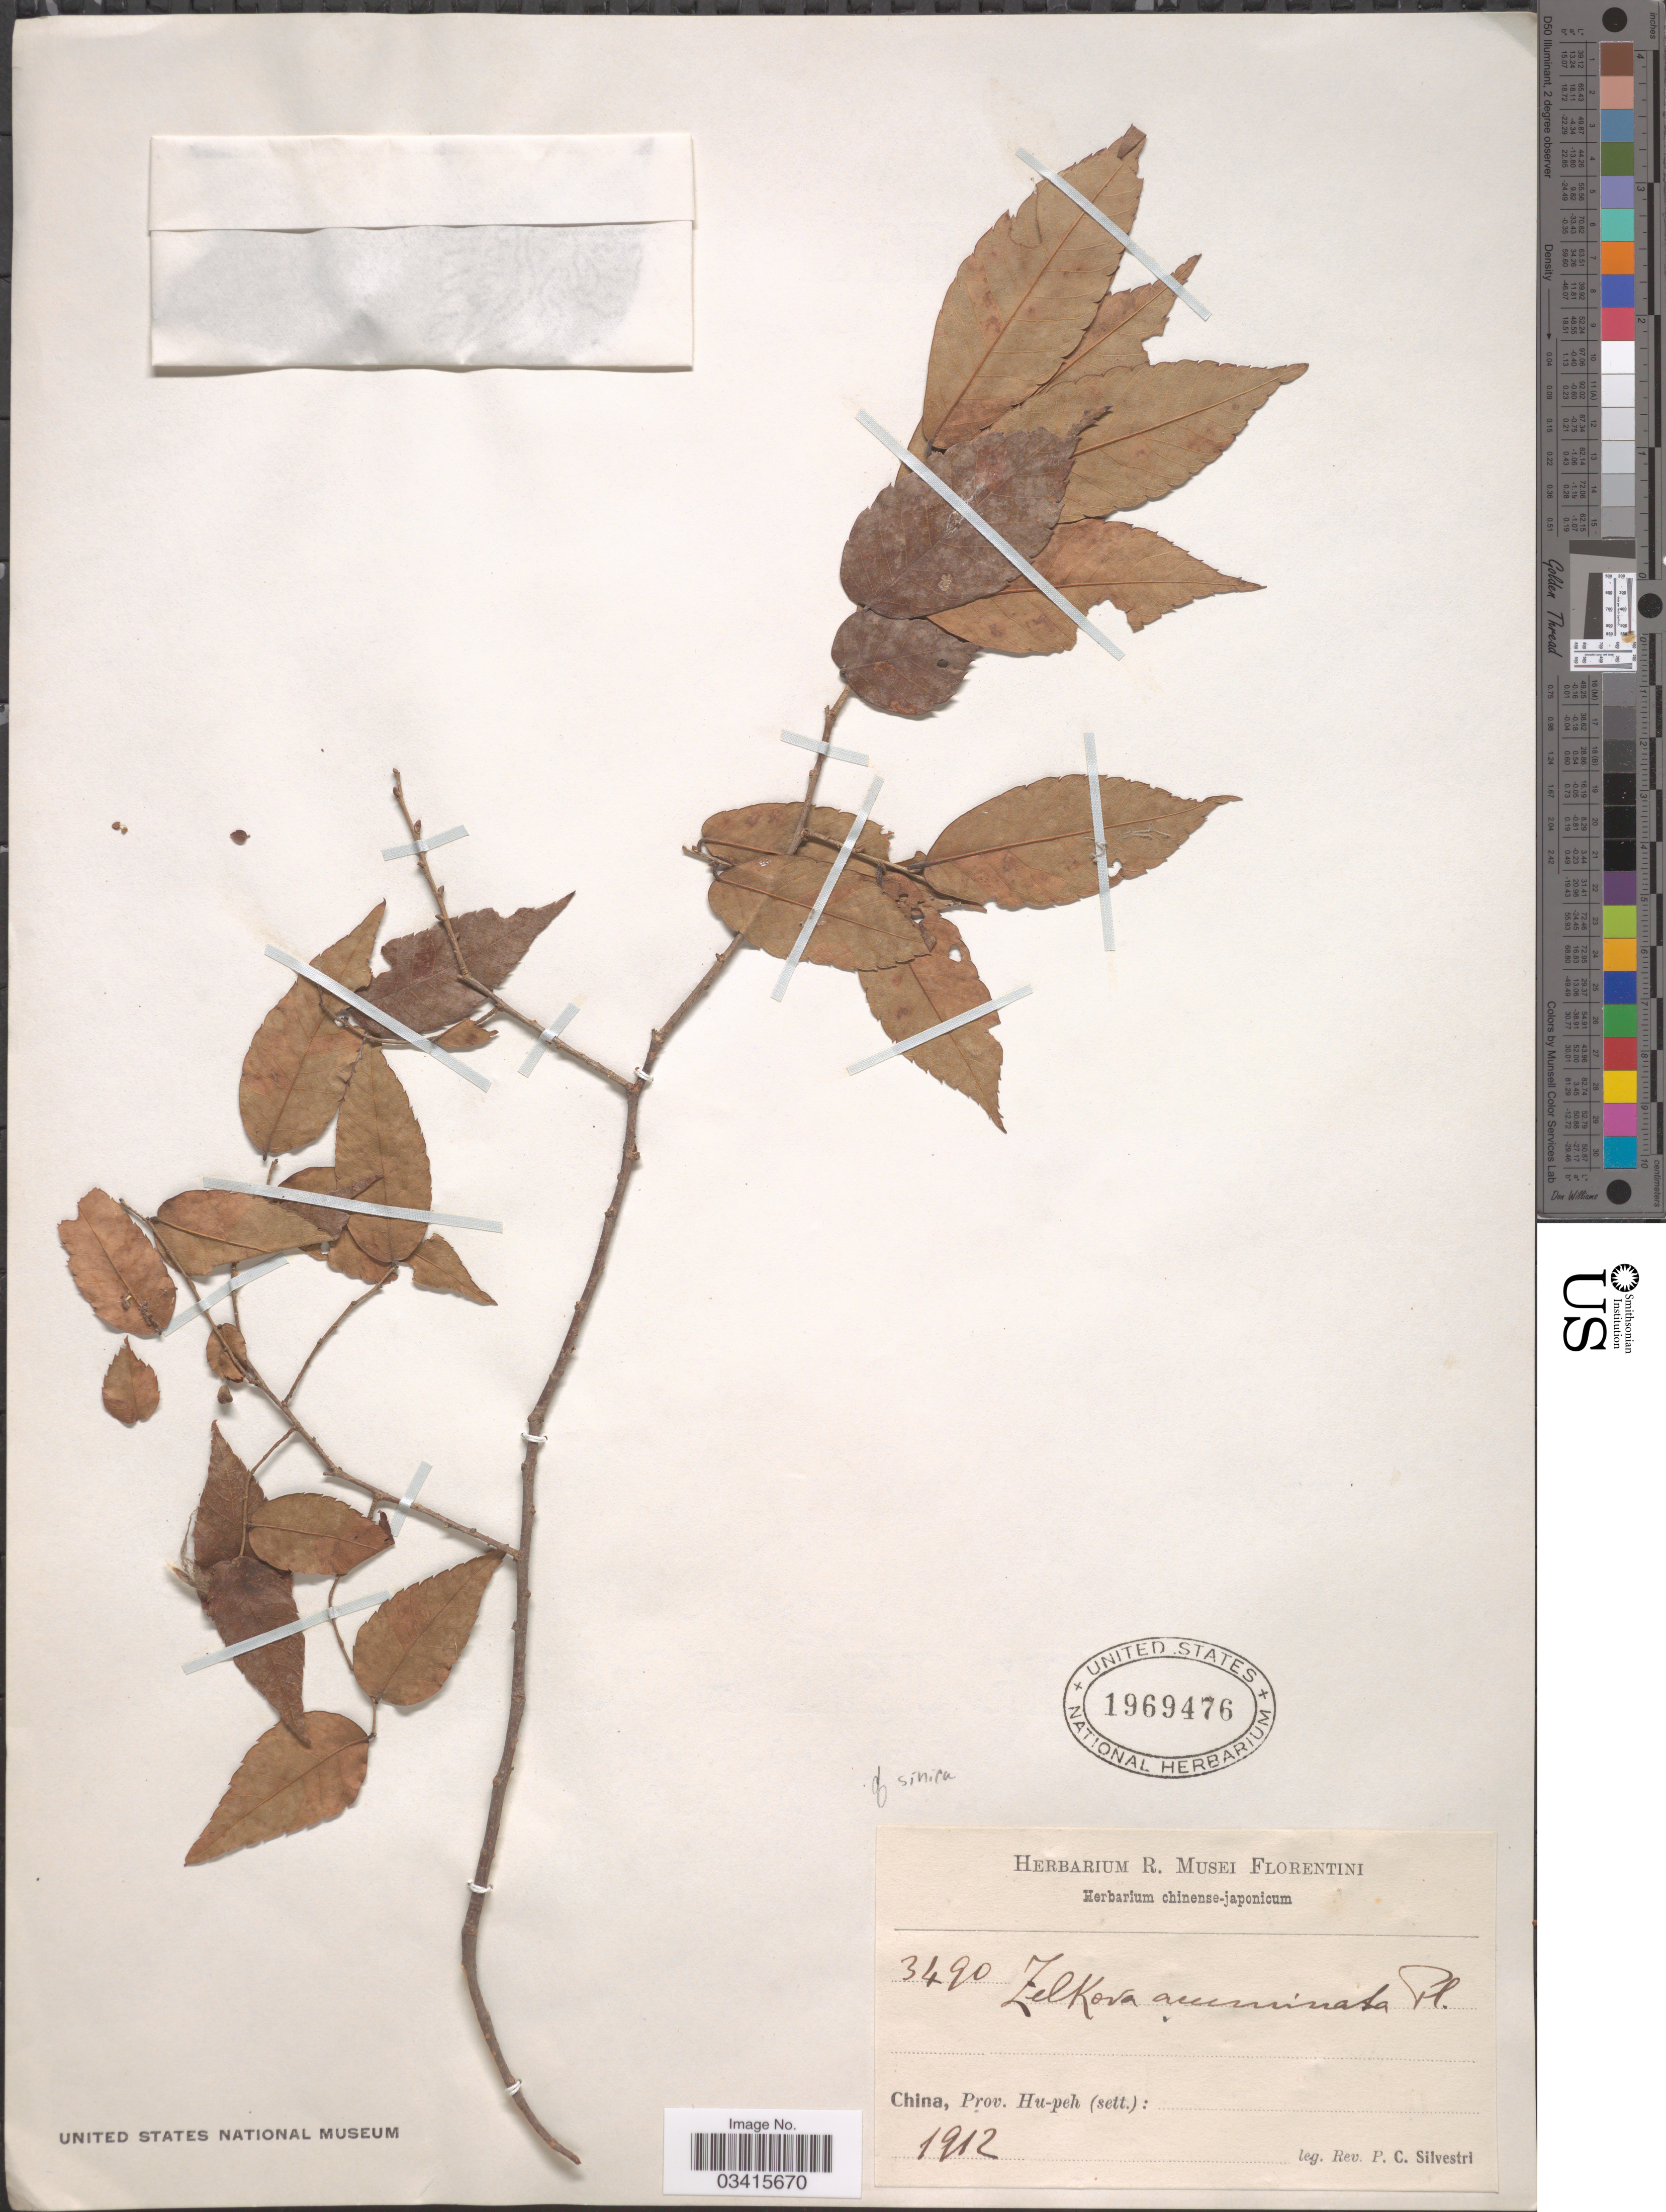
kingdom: Plantae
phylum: Tracheophyta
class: Magnoliopsida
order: Rosales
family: Ulmaceae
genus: Zelkova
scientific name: Zelkova sinica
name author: C.K. Schneid. in Sarg.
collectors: P. Silvestri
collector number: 3490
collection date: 1912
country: China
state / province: Hubei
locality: Prov. Hu-peh (sett.).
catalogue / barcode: US 1969476